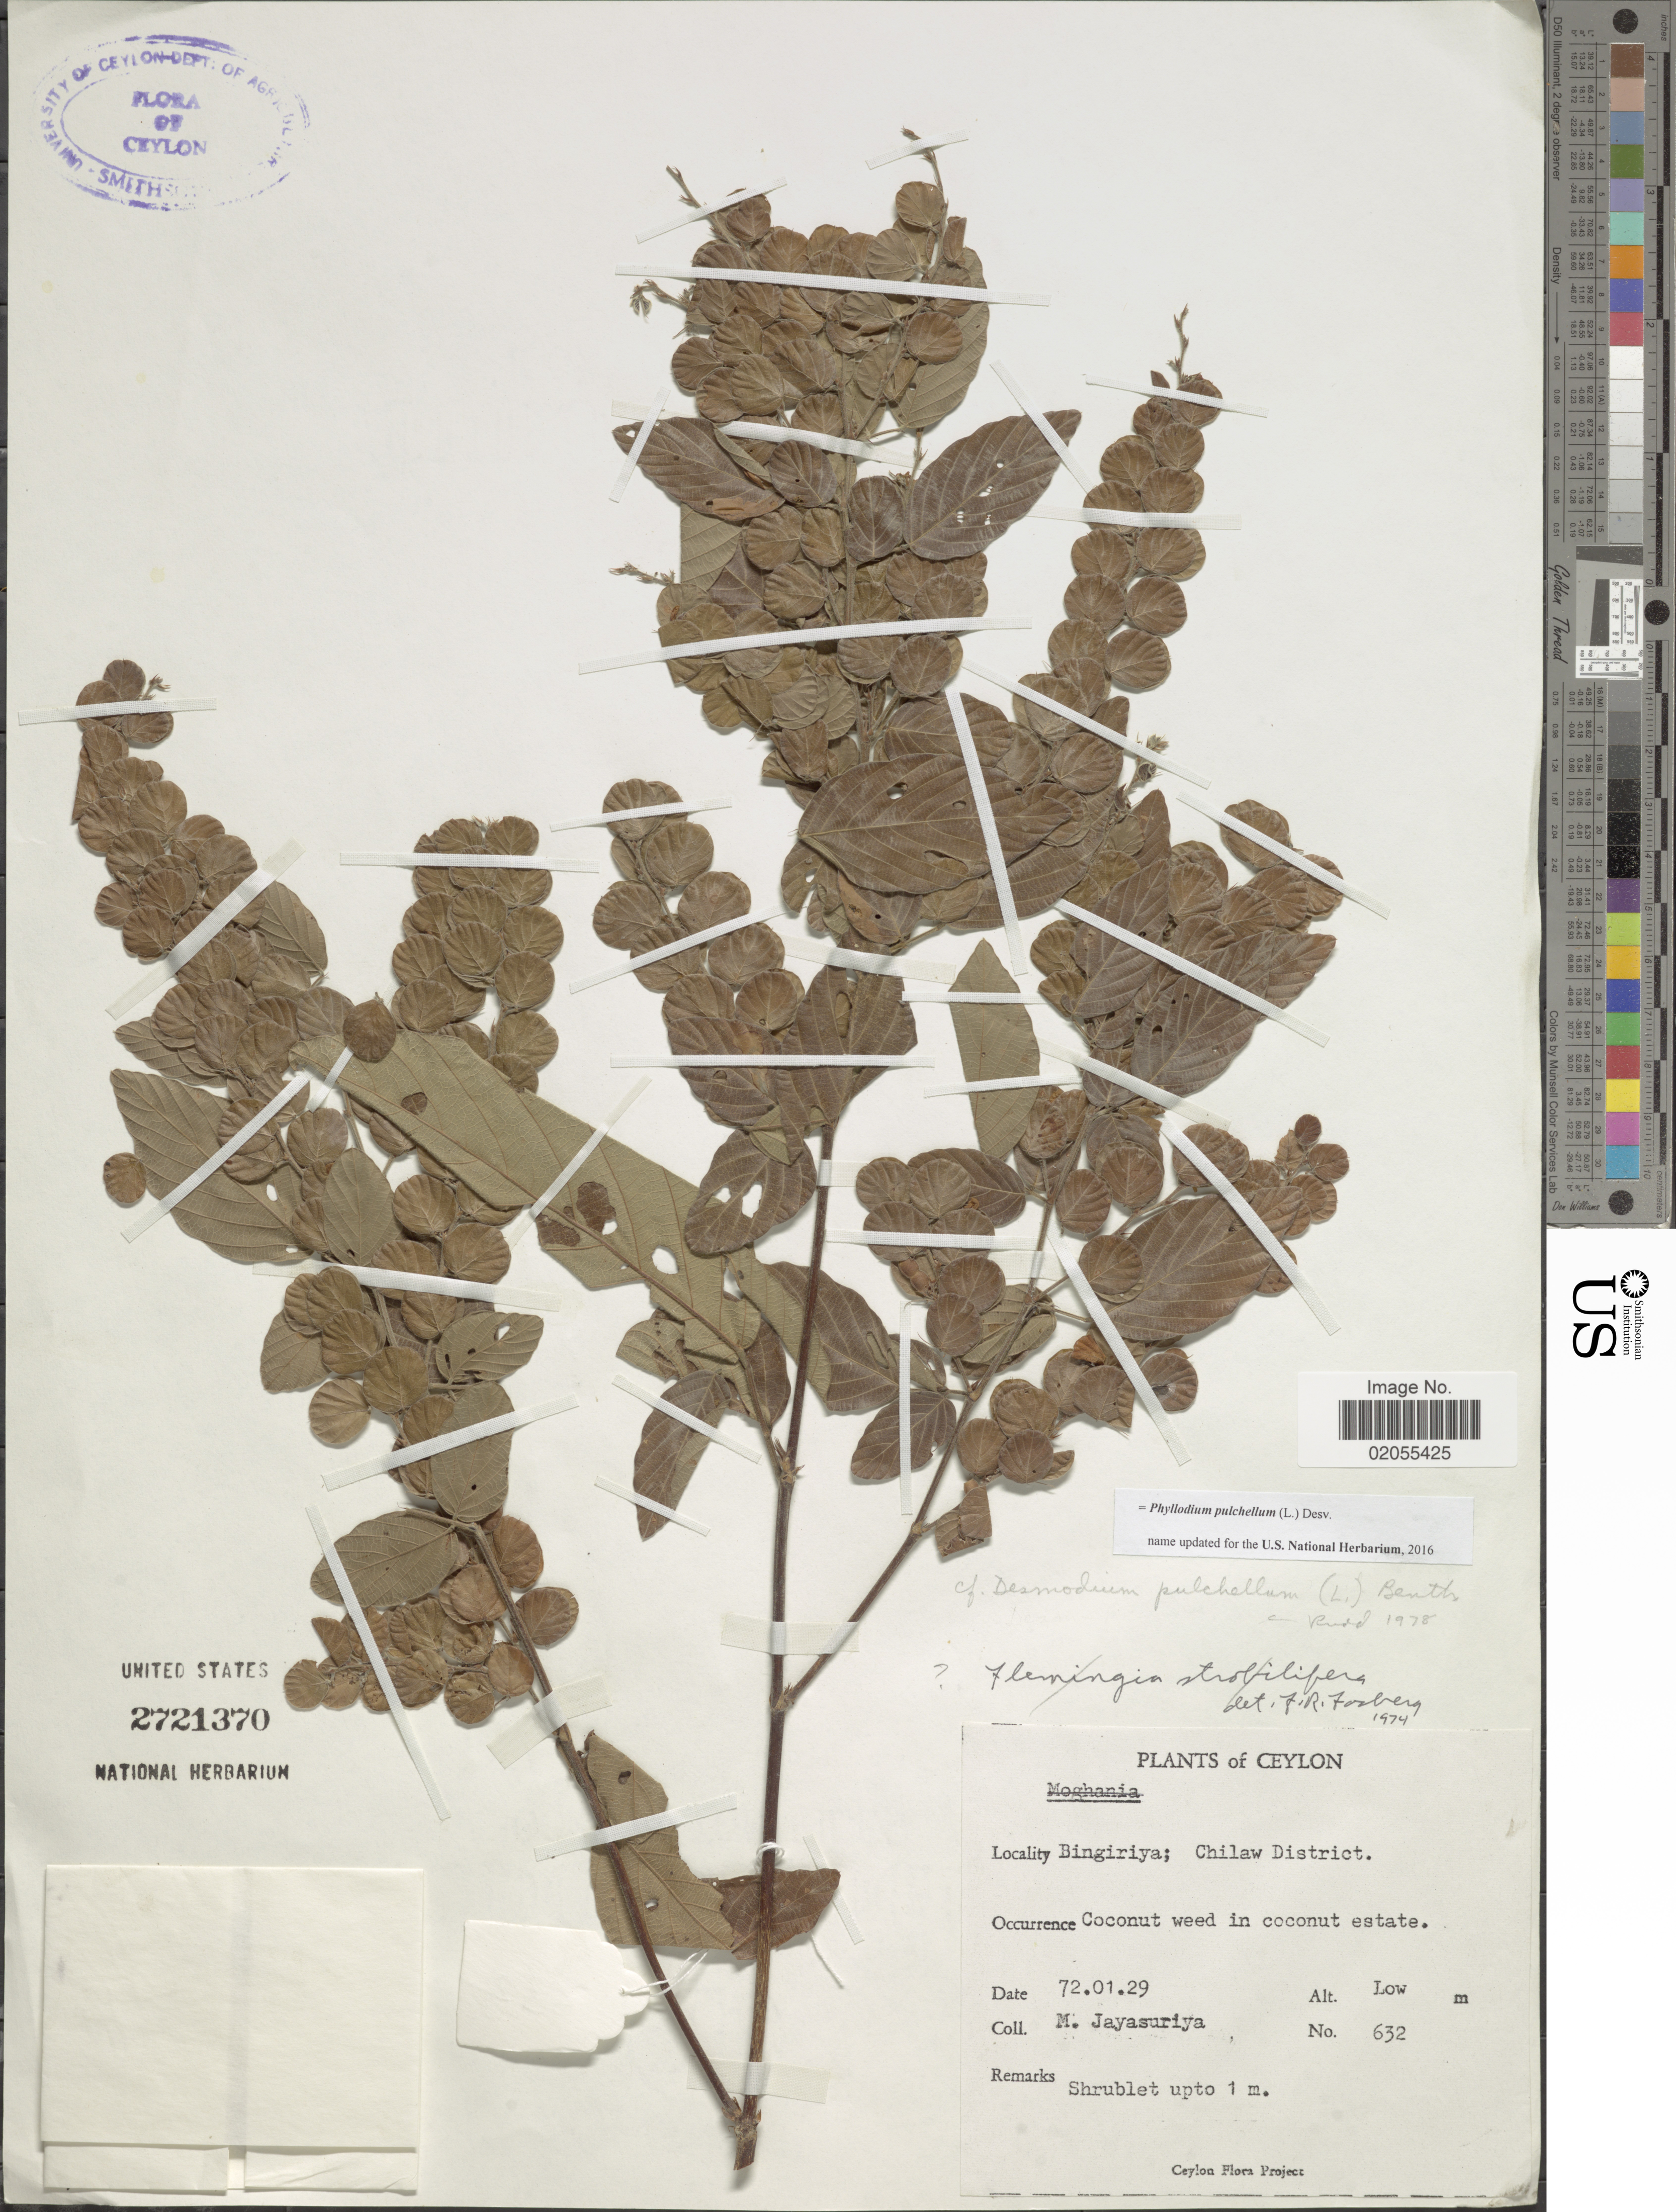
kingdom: Plantae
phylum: Tracheophyta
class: Magnoliopsida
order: Fabales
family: Fabaceae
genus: Phyllodium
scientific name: Phyllodium pulchellum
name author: (L.) Desv.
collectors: M. Jayasuriya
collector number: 632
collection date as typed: Transcribed d/m/y: 29/1/72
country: Sri Lanka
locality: Bingiriya, Chilaw District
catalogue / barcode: US 2721370